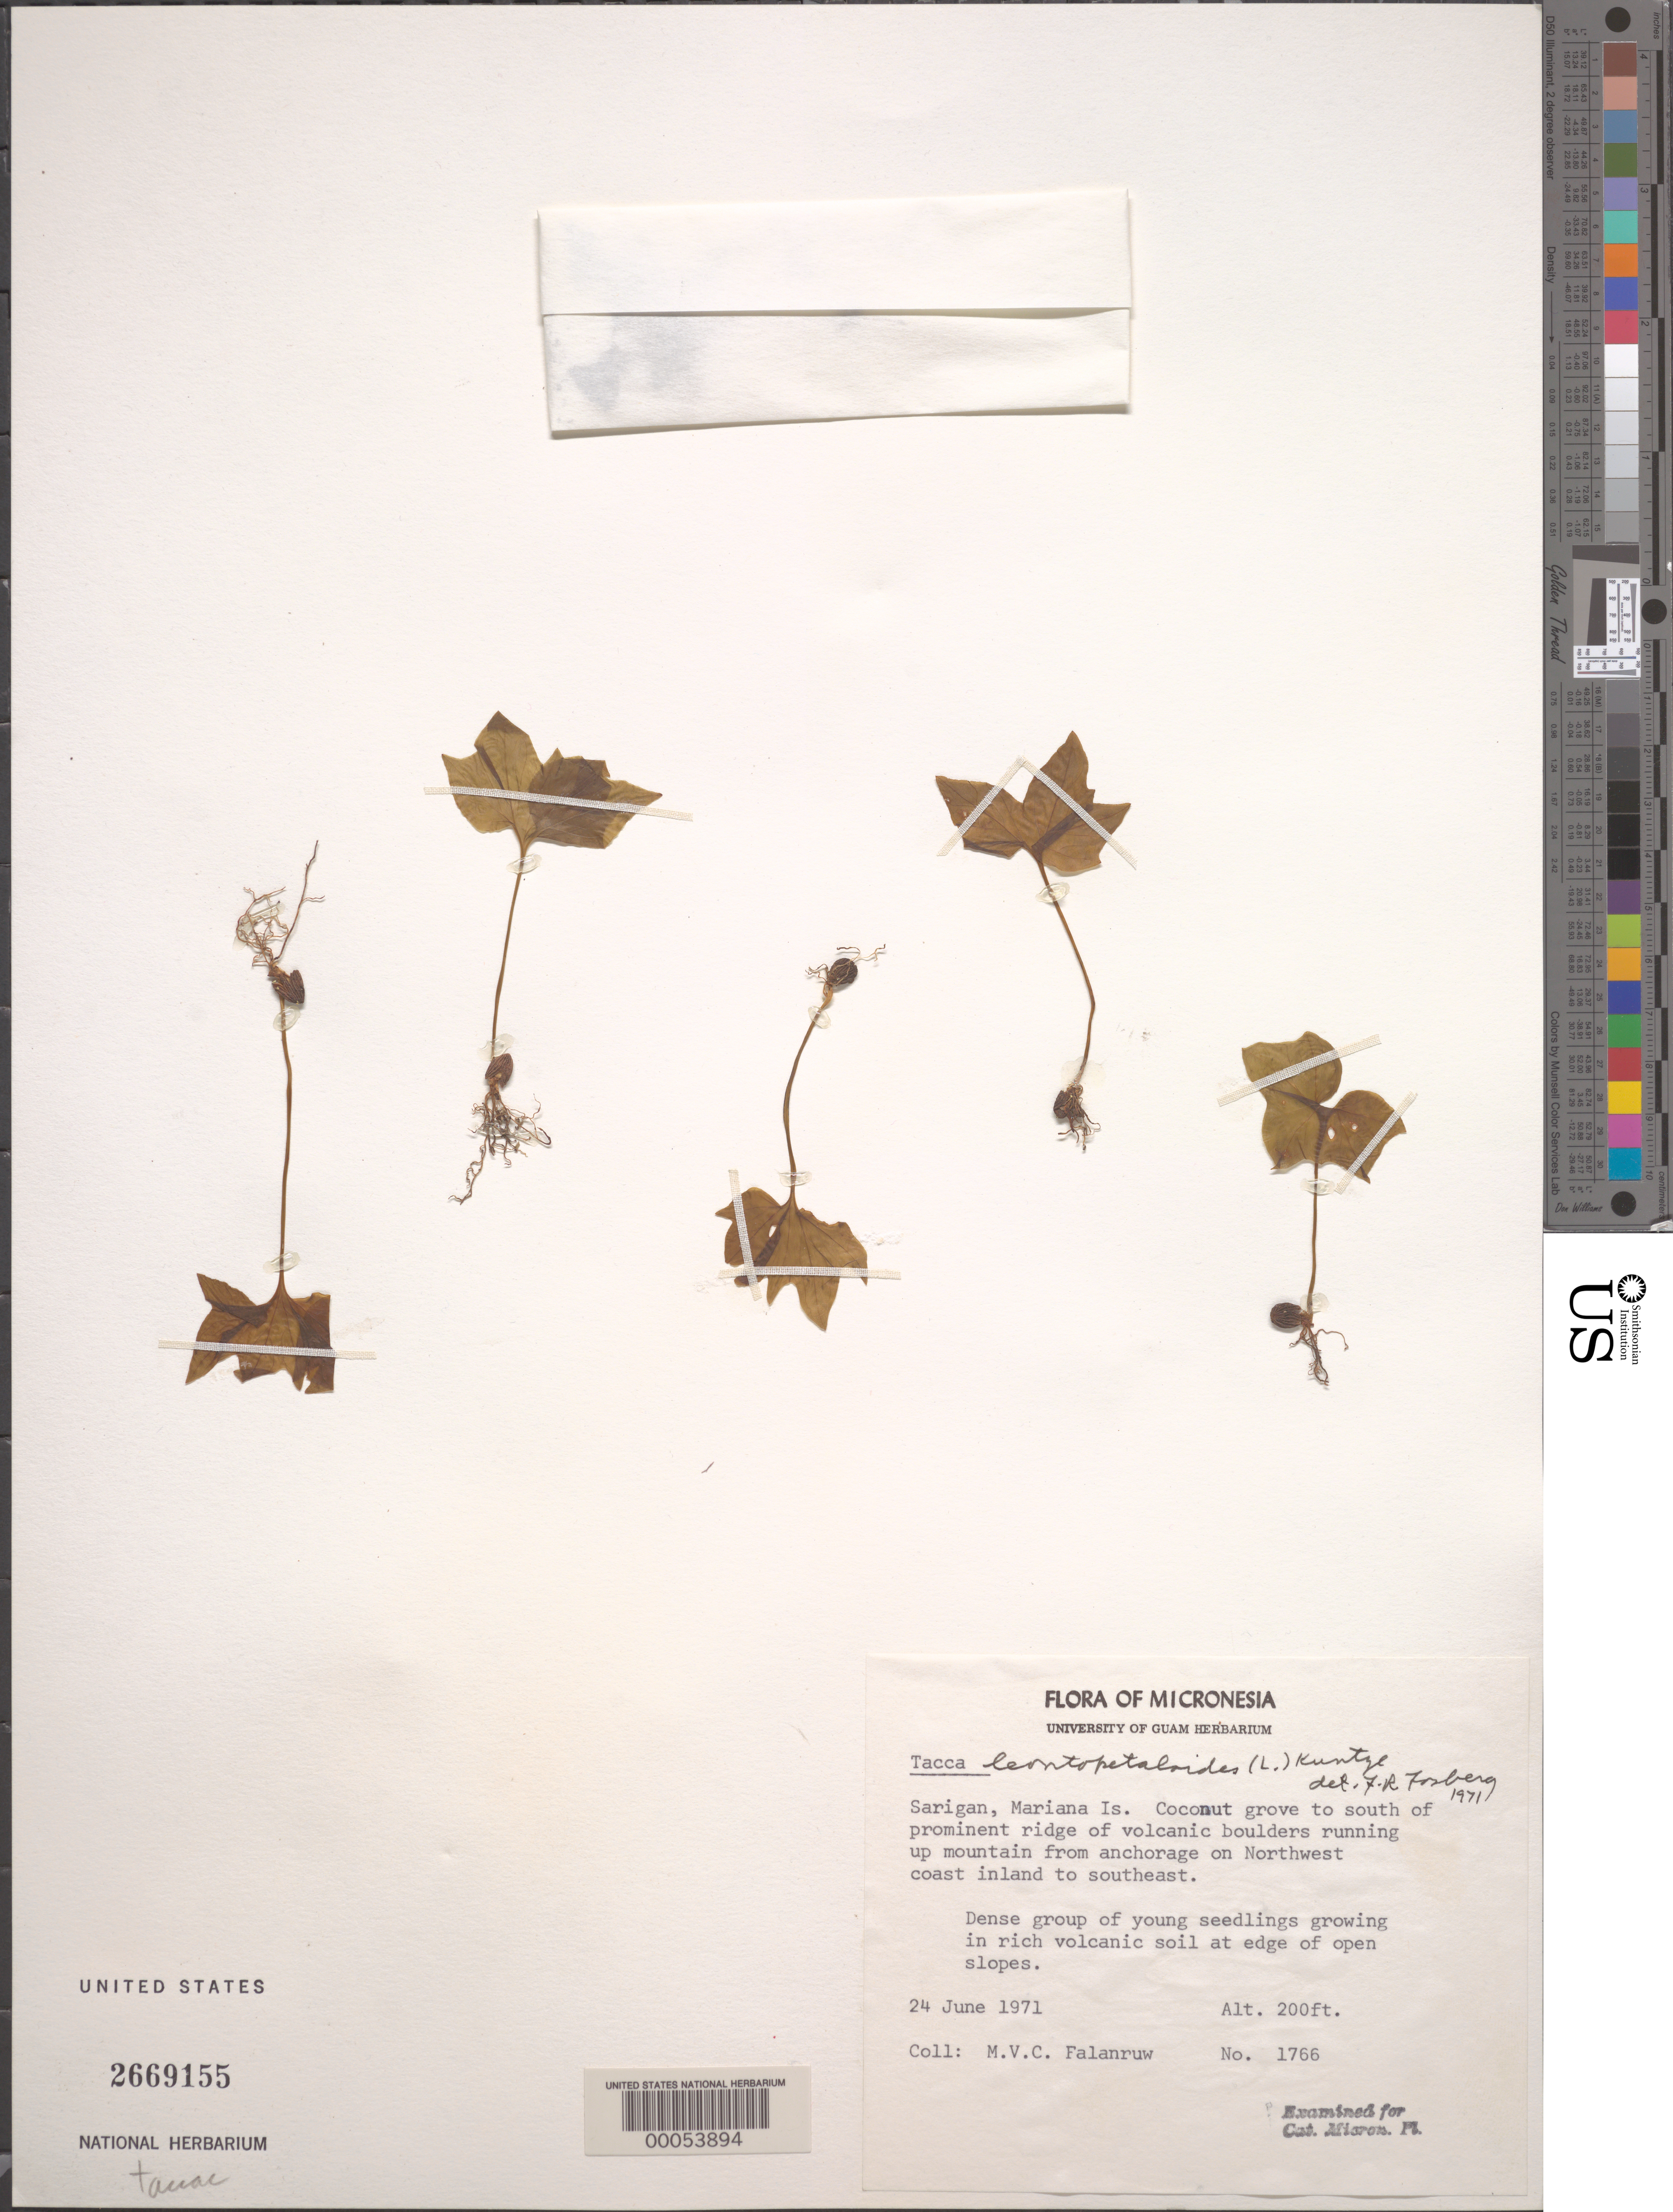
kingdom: Plantae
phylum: Tracheophyta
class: Liliopsida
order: Dioscoreales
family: Dioscoreaceae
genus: Tacca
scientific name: Tacca leontopetaloides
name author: (L.) Kuntze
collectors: M. V. Falanruw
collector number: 1766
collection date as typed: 24 Jun 1971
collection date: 1971-06-24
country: Northern Mariana Islands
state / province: Northern Islands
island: Sarigan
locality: Sarigan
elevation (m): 61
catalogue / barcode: US 2669155